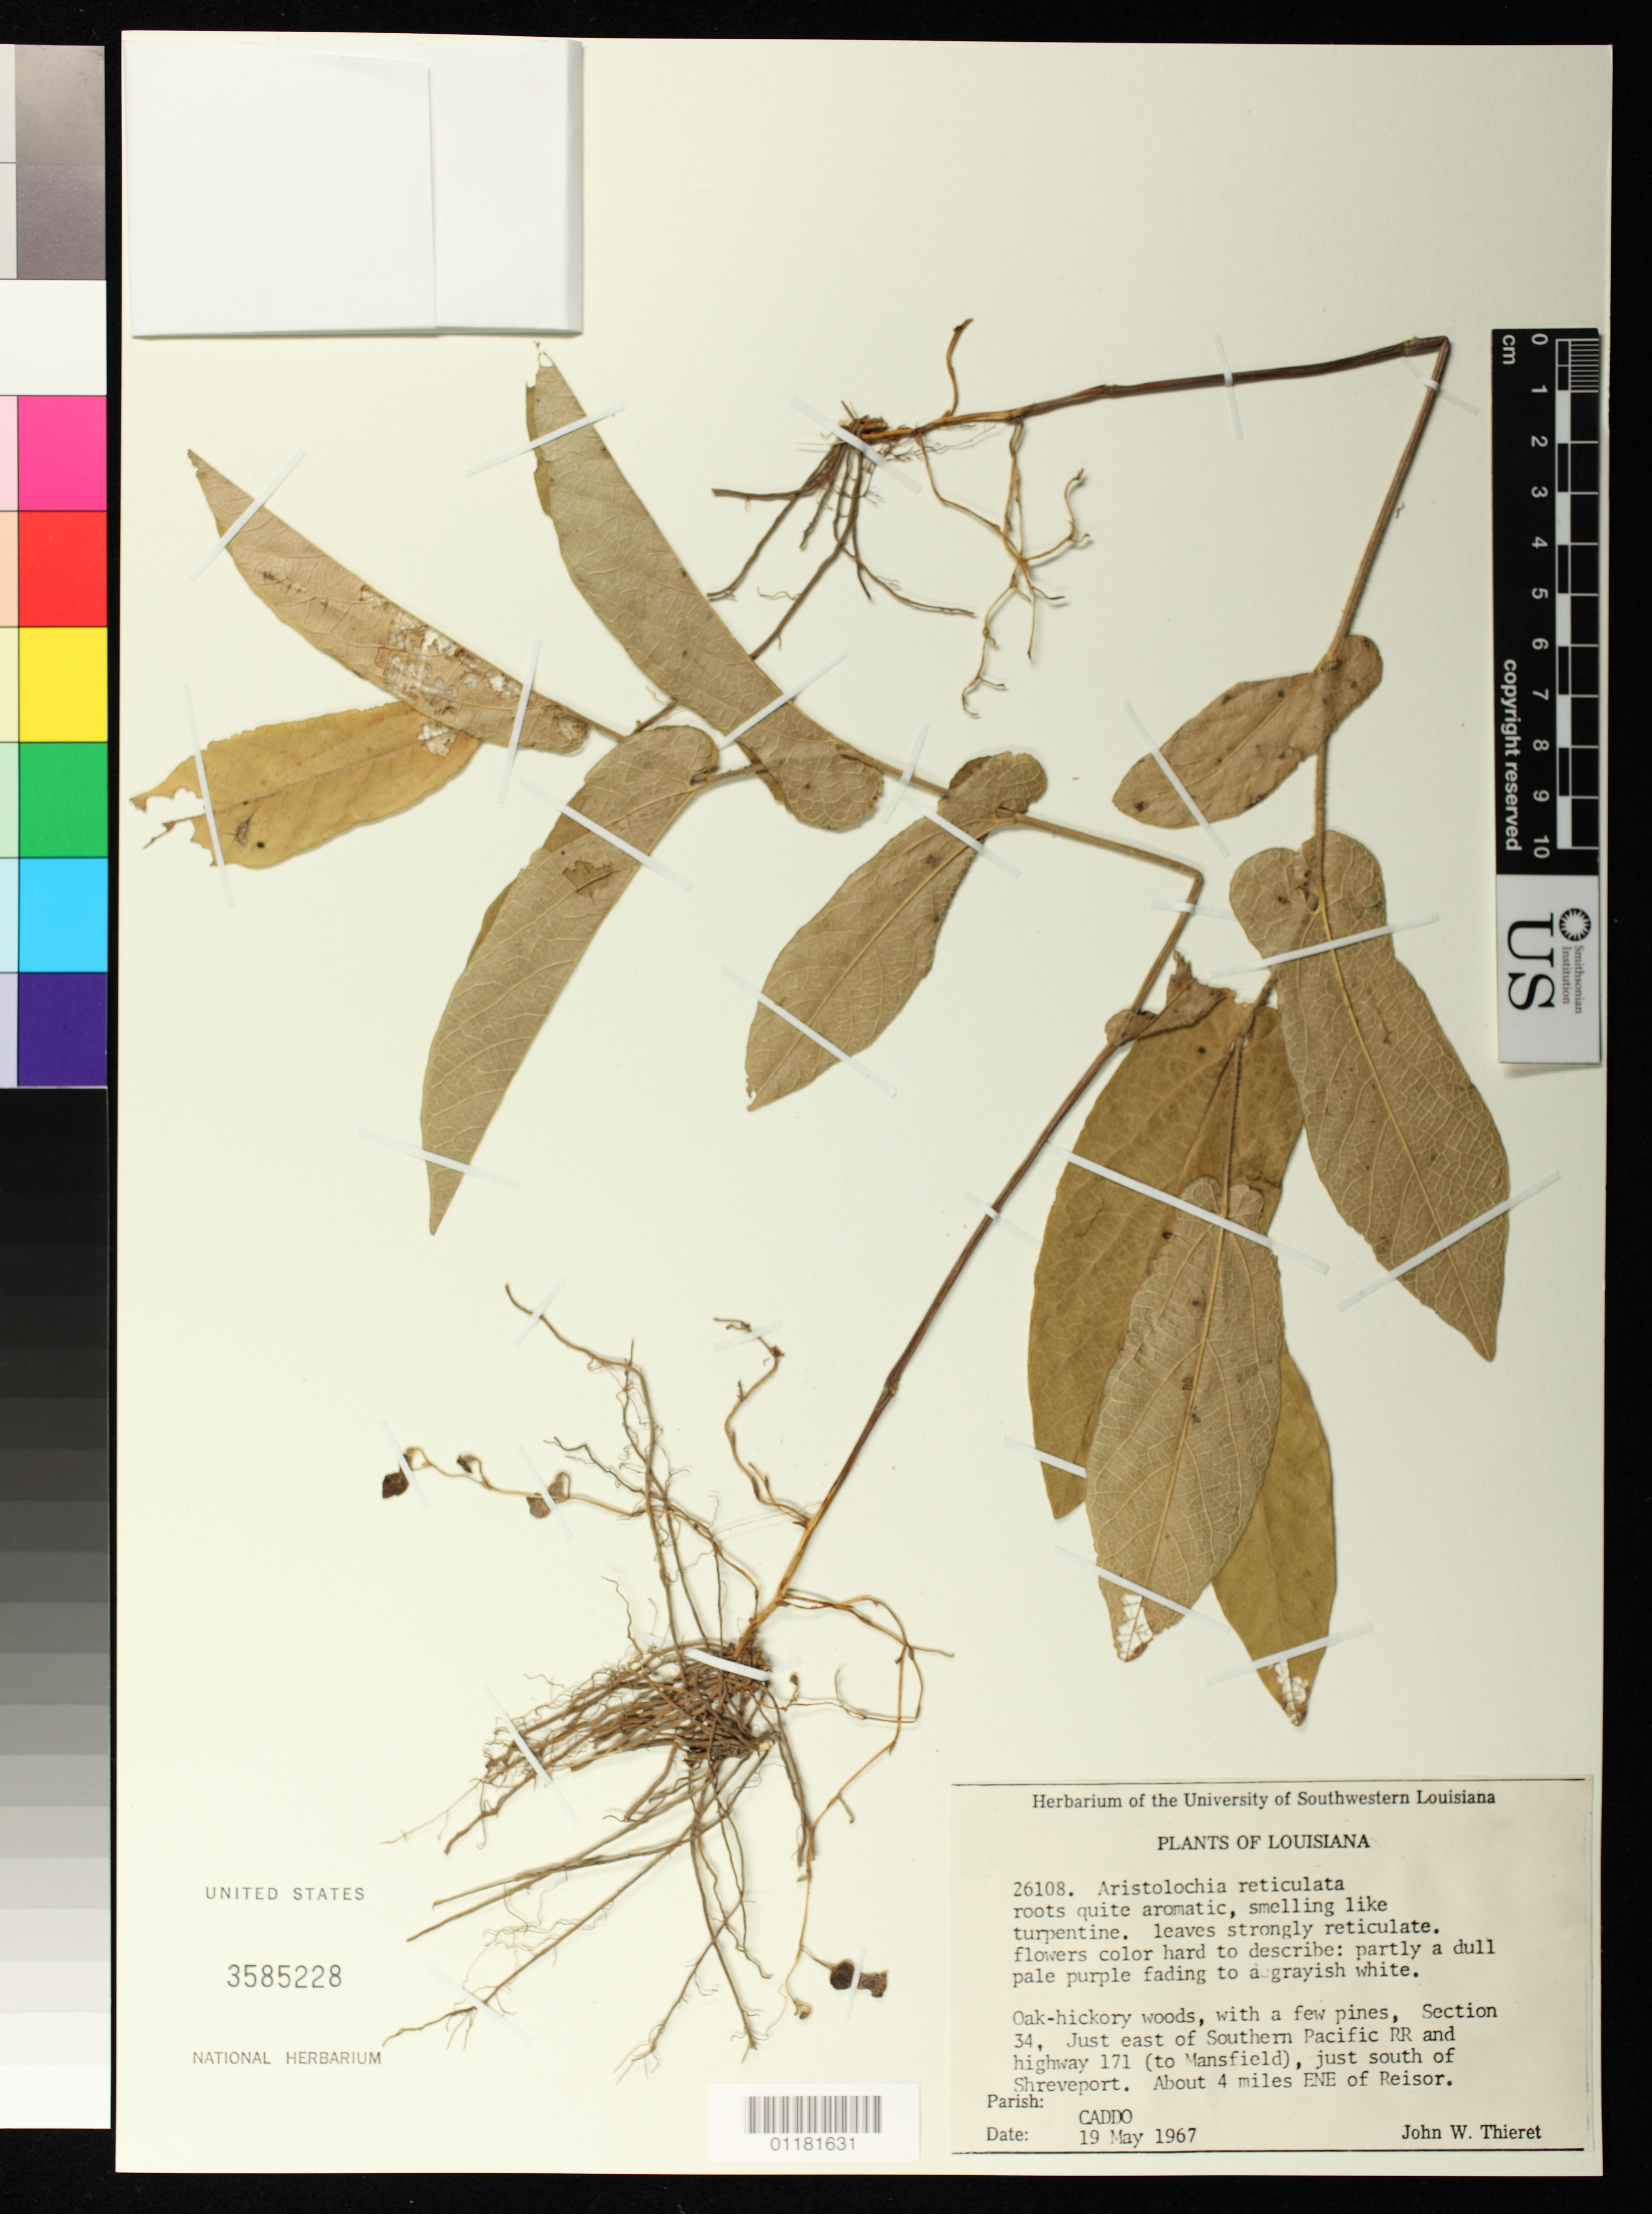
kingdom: Plantae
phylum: Tracheophyta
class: Magnoliopsida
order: Piperales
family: Aristolochiaceae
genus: Aristolochia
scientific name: Aristolochia reticulata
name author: Nutt.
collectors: J. W. Thieret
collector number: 26108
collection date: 1967-05-19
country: United States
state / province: Louisiana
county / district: Caddo Parish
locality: Section 34. Just east of Southern Pacific Railroad and highway 171 (to Mansfield), just south of Shreveport. About 4 miles ENE of Reisor. Caddo Parish Oak-hickory woods, with a few pines.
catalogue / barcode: US 3585228